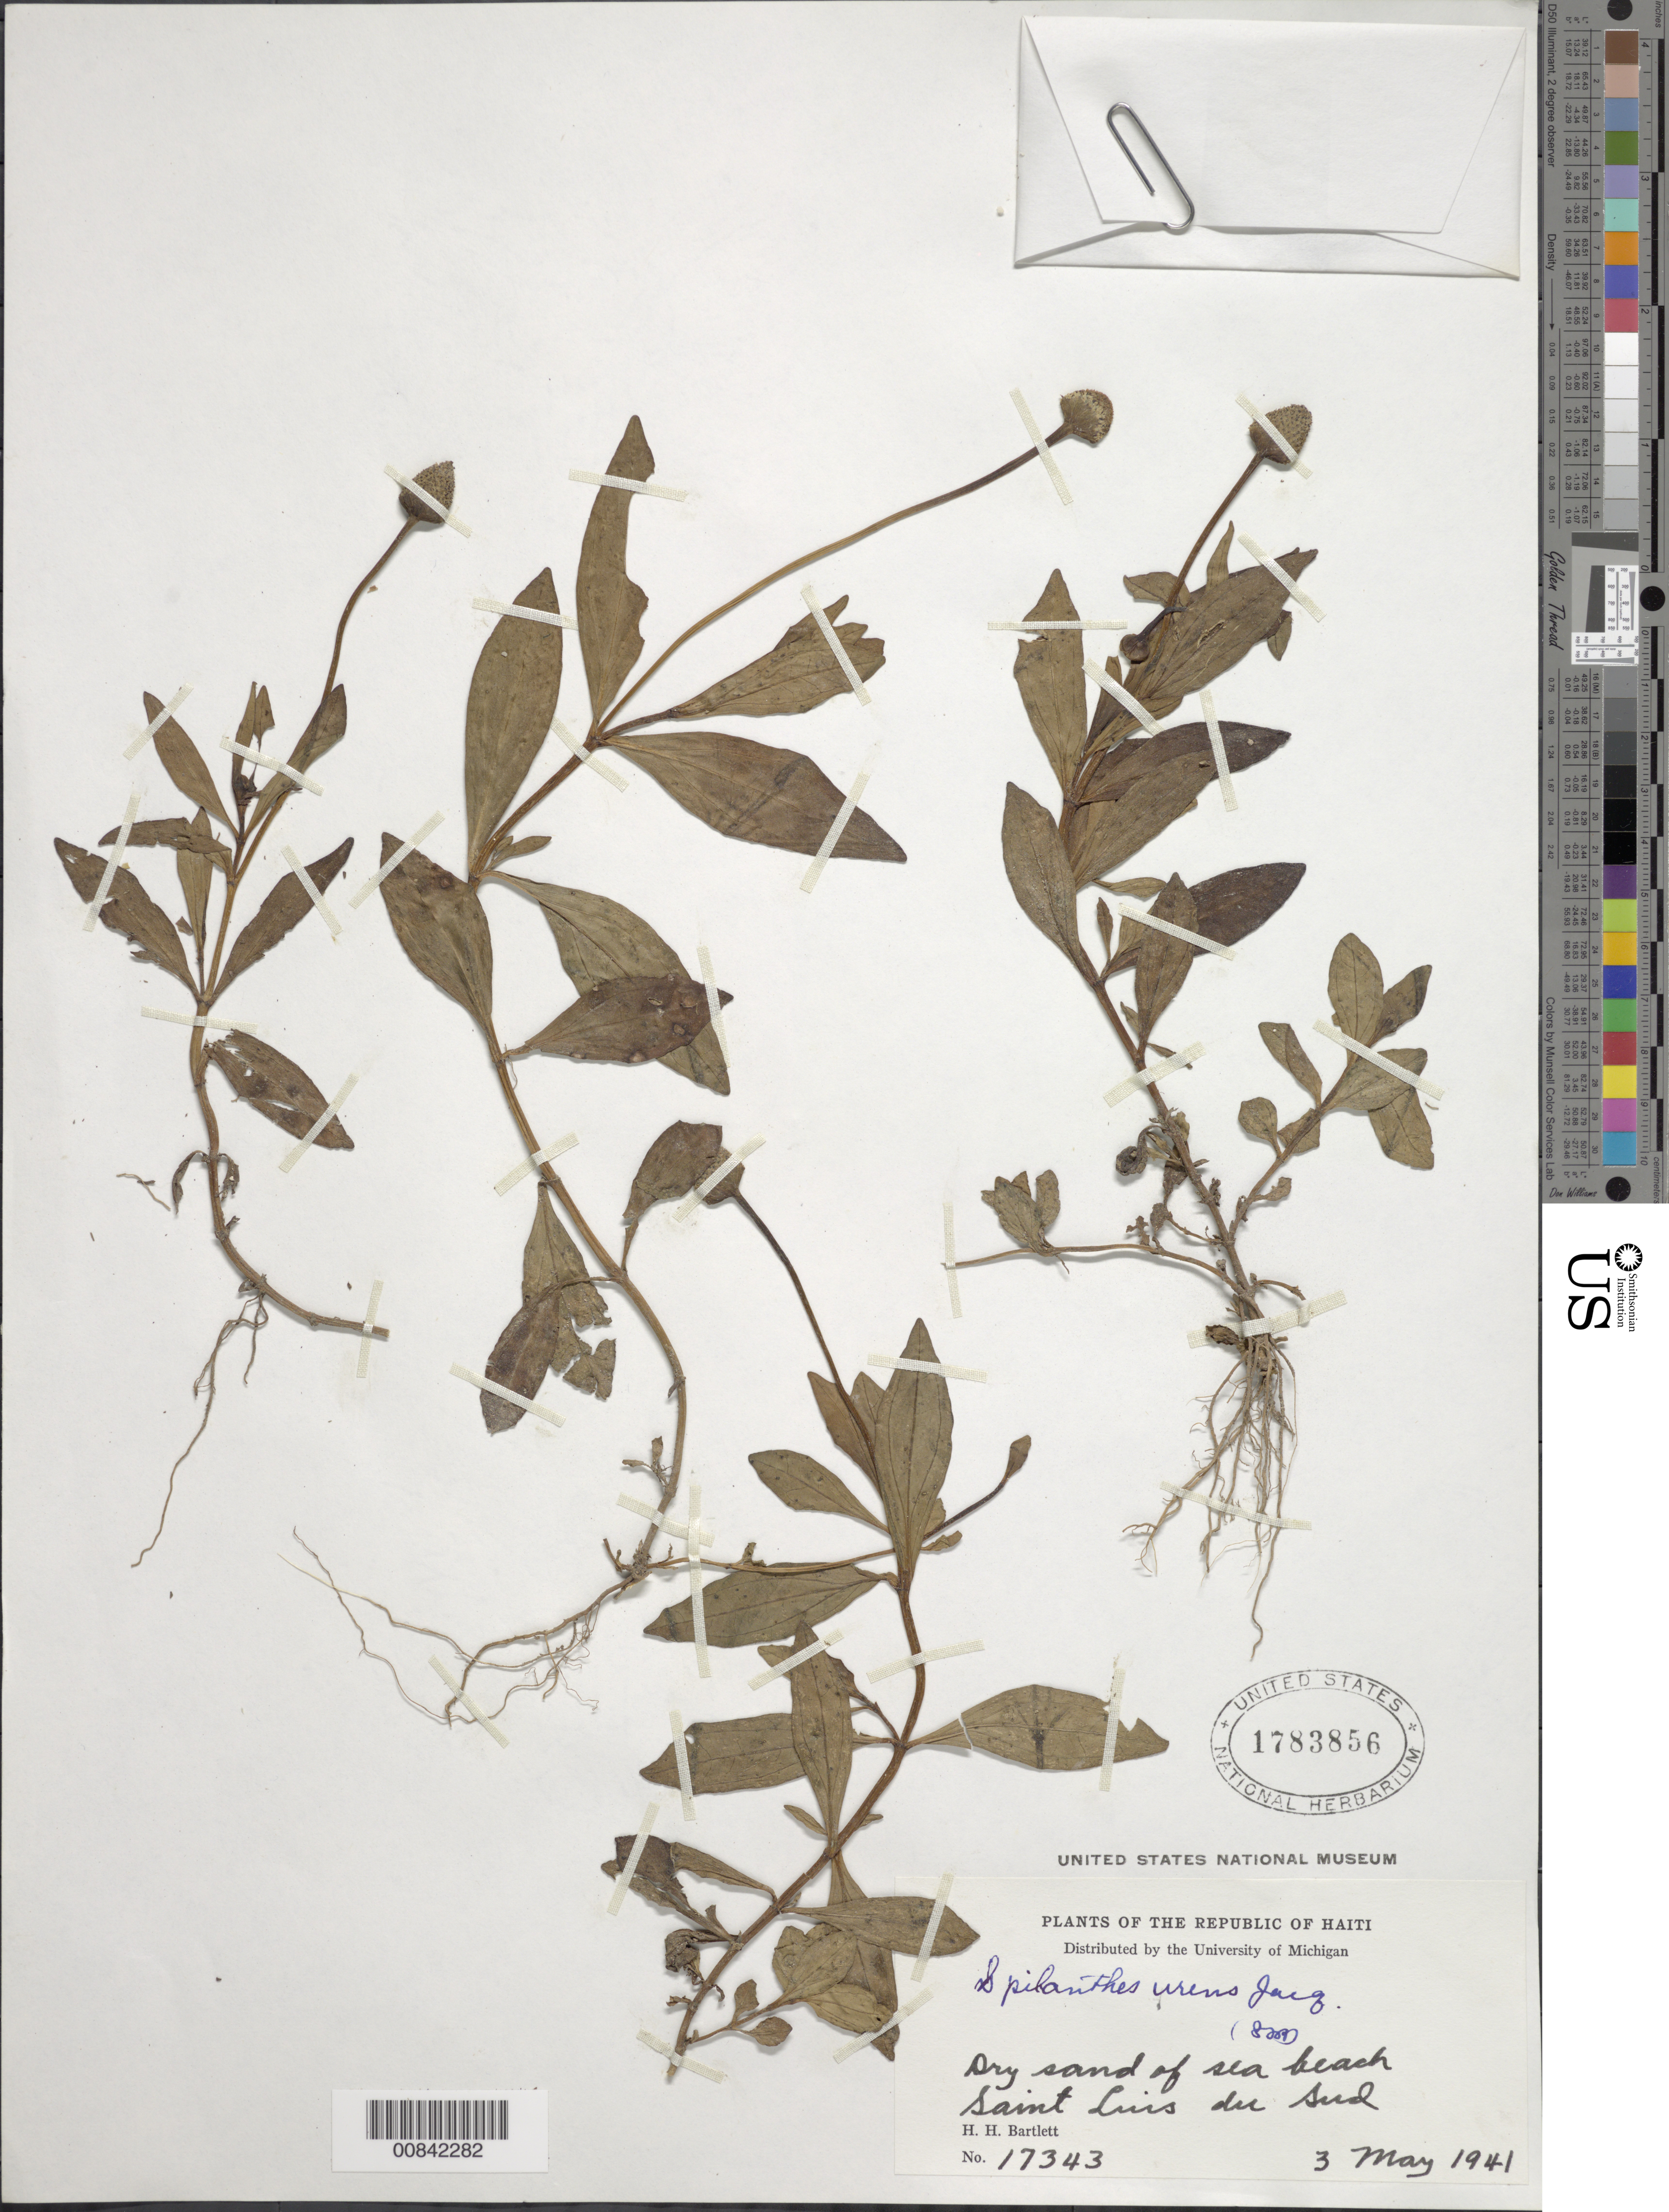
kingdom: Plantae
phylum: Tracheophyta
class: Magnoliopsida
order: Asterales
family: Asteraceae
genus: Spilanthes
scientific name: Spilanthes urens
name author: Jacq.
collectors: H. H. Bartlett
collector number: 17343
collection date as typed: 03 May 1941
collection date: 1941-05-03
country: Haiti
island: Hispaniola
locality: St. Louis du Sud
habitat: Dry sand of sea beach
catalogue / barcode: US 1783856